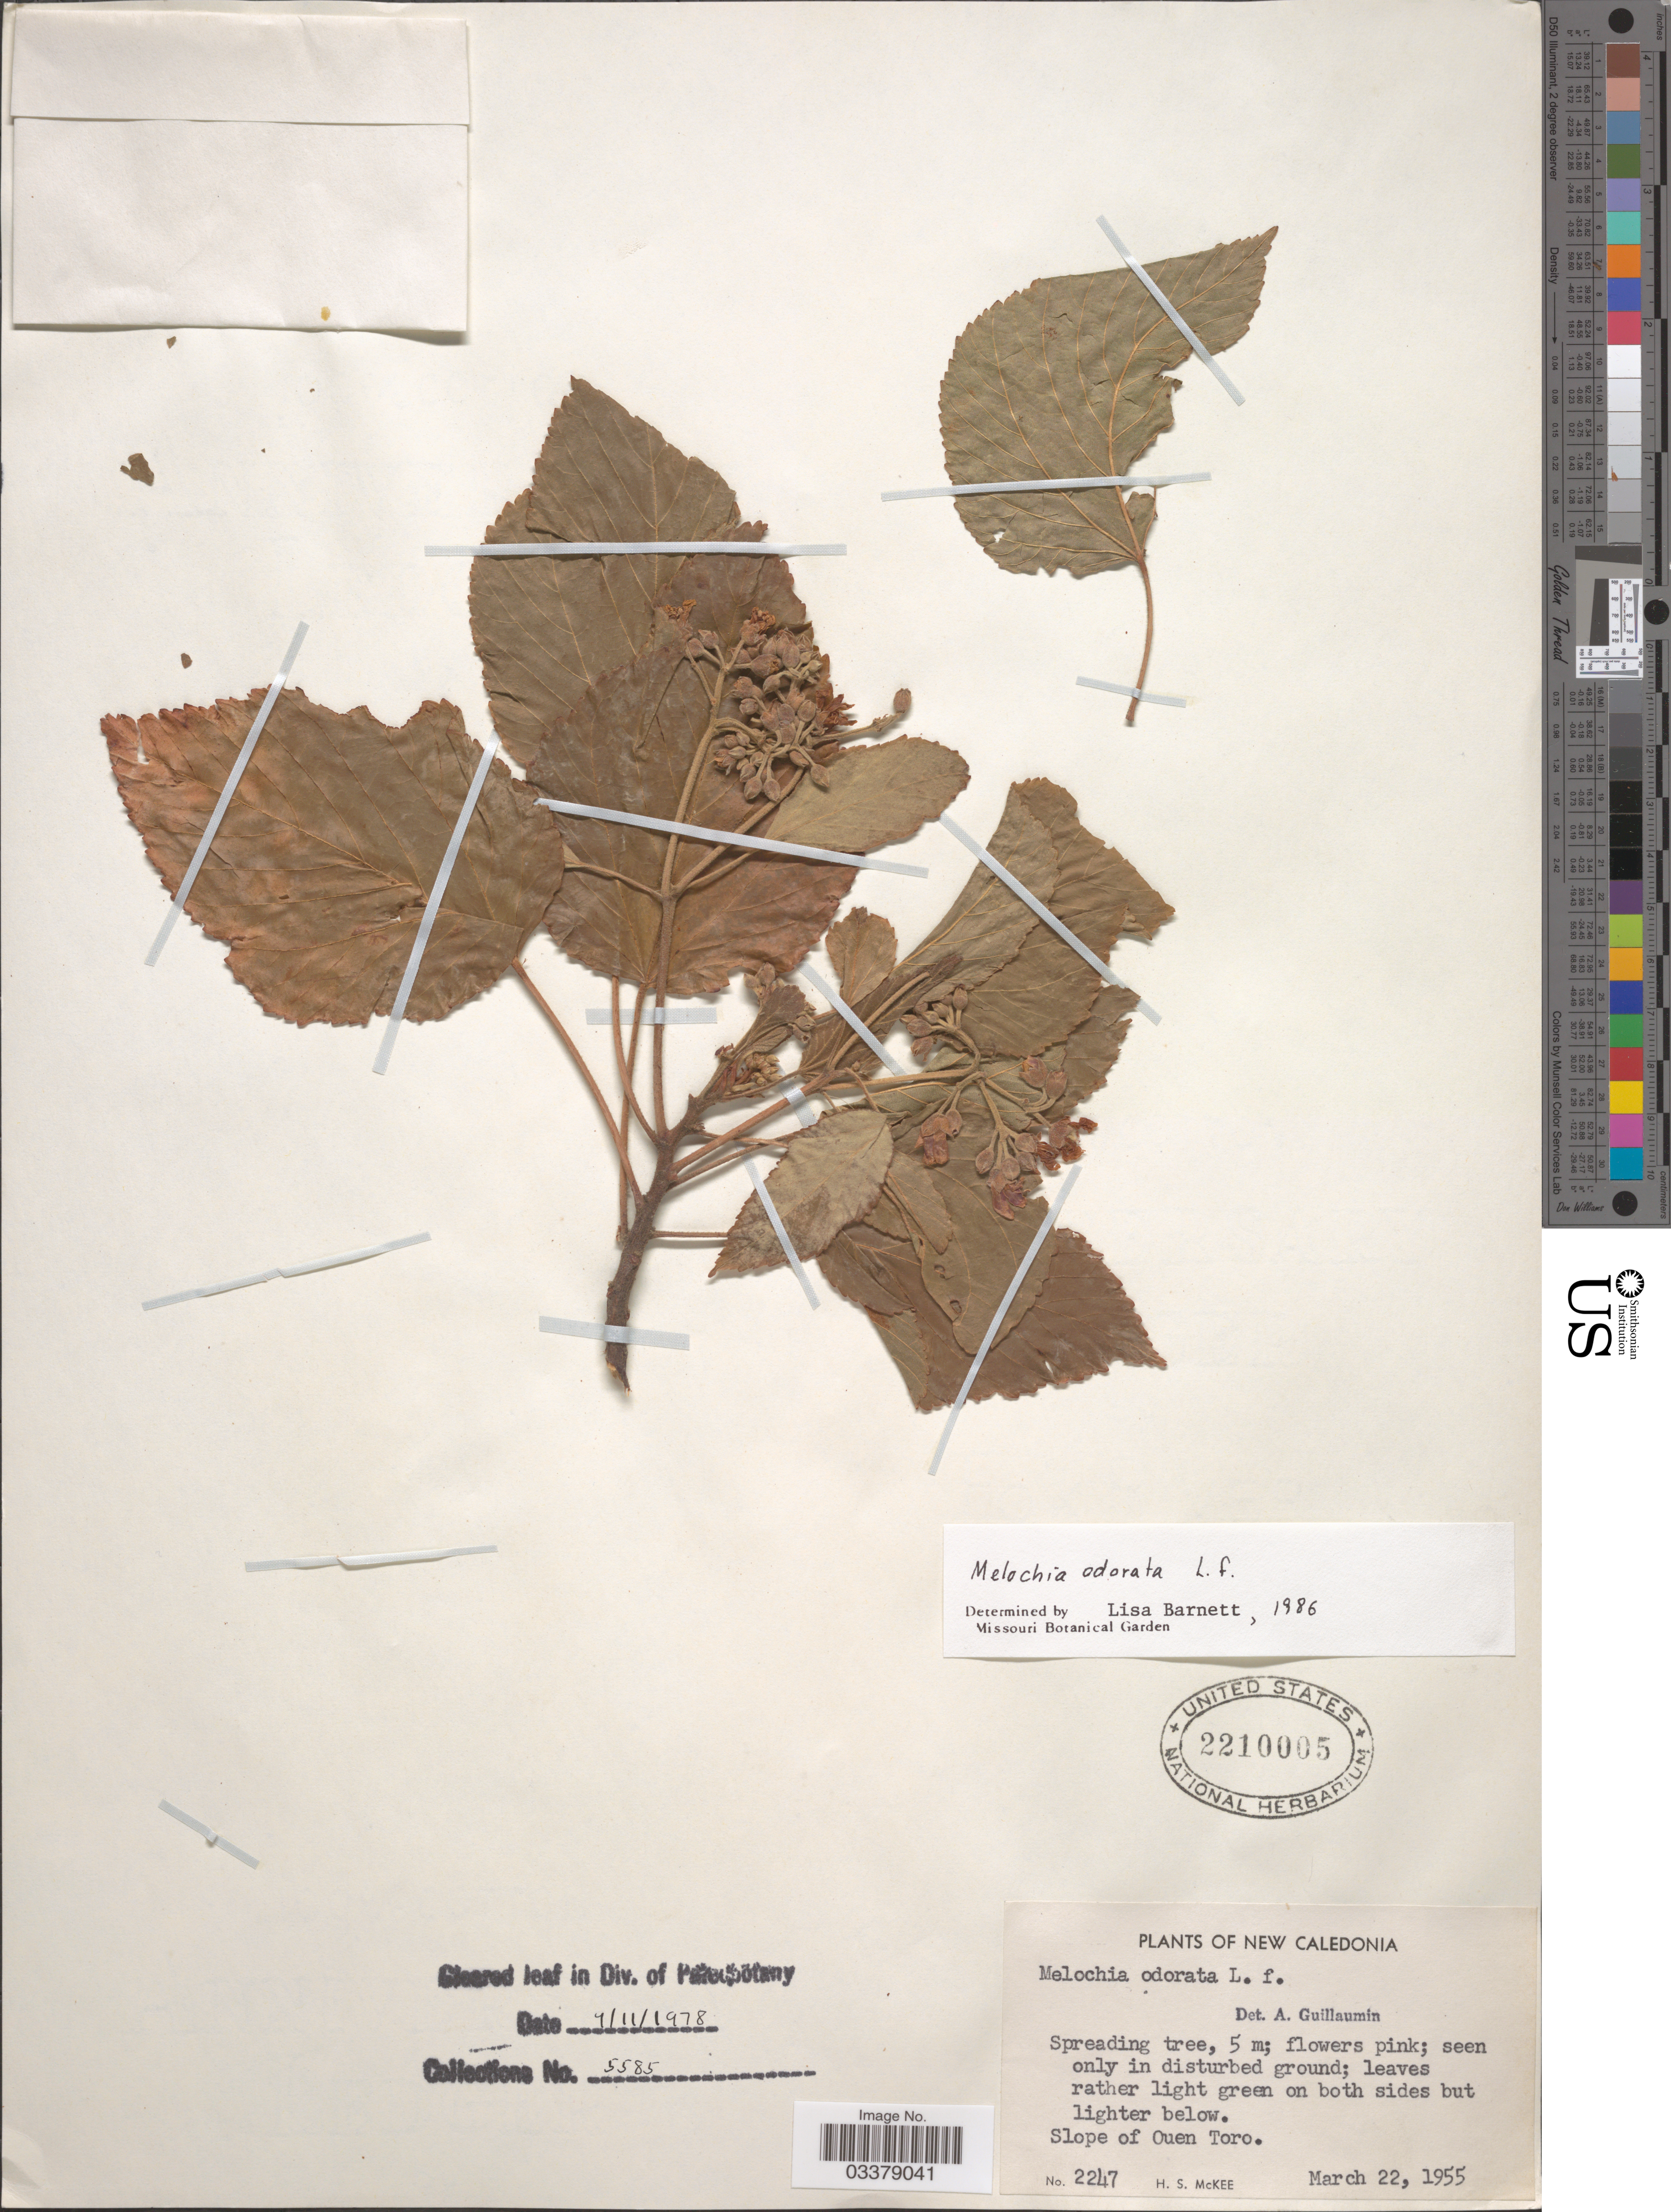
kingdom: Plantae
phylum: Tracheophyta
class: Magnoliopsida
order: Malvales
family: Malvaceae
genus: Melochia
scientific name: Melochia odorata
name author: L. f.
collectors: H. S. McKee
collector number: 2247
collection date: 1955-03-22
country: New Caledonia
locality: Slope of Ouen Toro.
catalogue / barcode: US 2210005